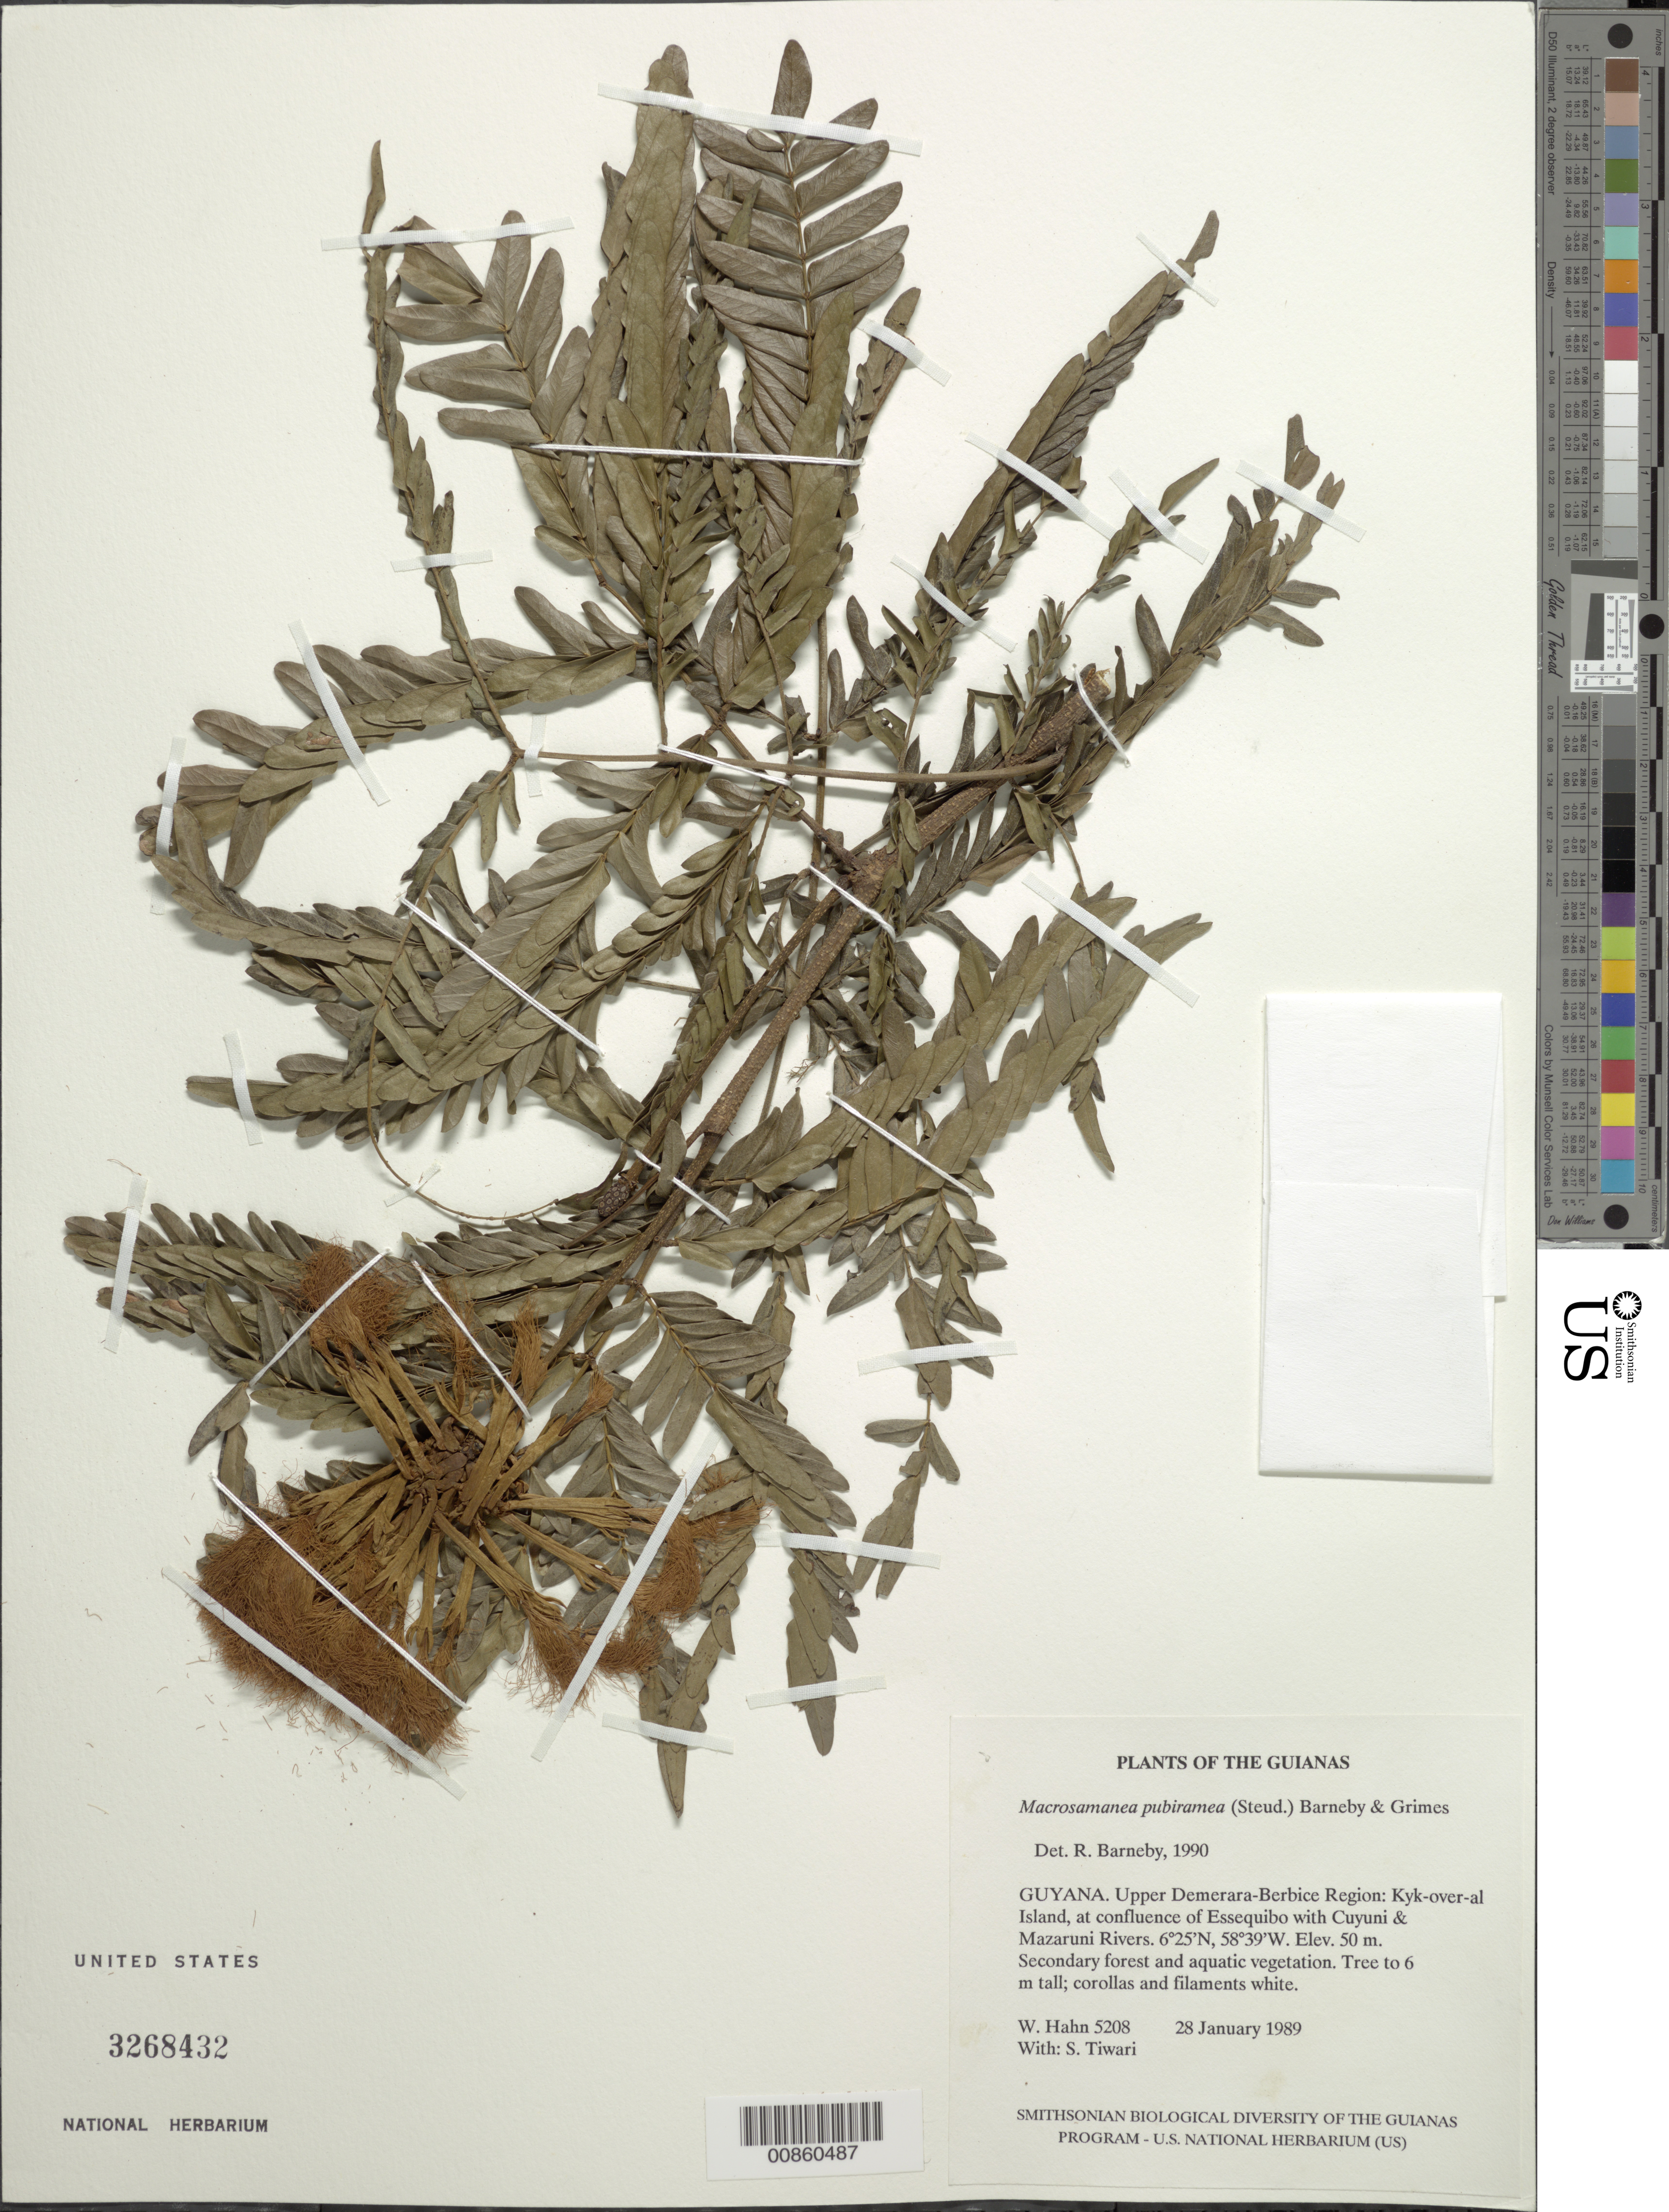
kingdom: Plantae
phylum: Tracheophyta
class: Magnoliopsida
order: Fabales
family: Fabaceae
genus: Macrosamanea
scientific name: Macrosamanea pubiramea var. pubiramea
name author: (Steud.) Barneby & J.W. Grimes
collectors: W. Hahn & S. Tiwari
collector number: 5208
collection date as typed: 28 January 1989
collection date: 1989-01-28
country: Guyana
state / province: U. Demerara-Berbice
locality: Kyk-over-al Island, at confluence of Essequibo with Cuyuni & Mazaruni Rivers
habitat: Secondary forest and aquatic vegetation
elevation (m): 50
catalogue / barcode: US 3268432